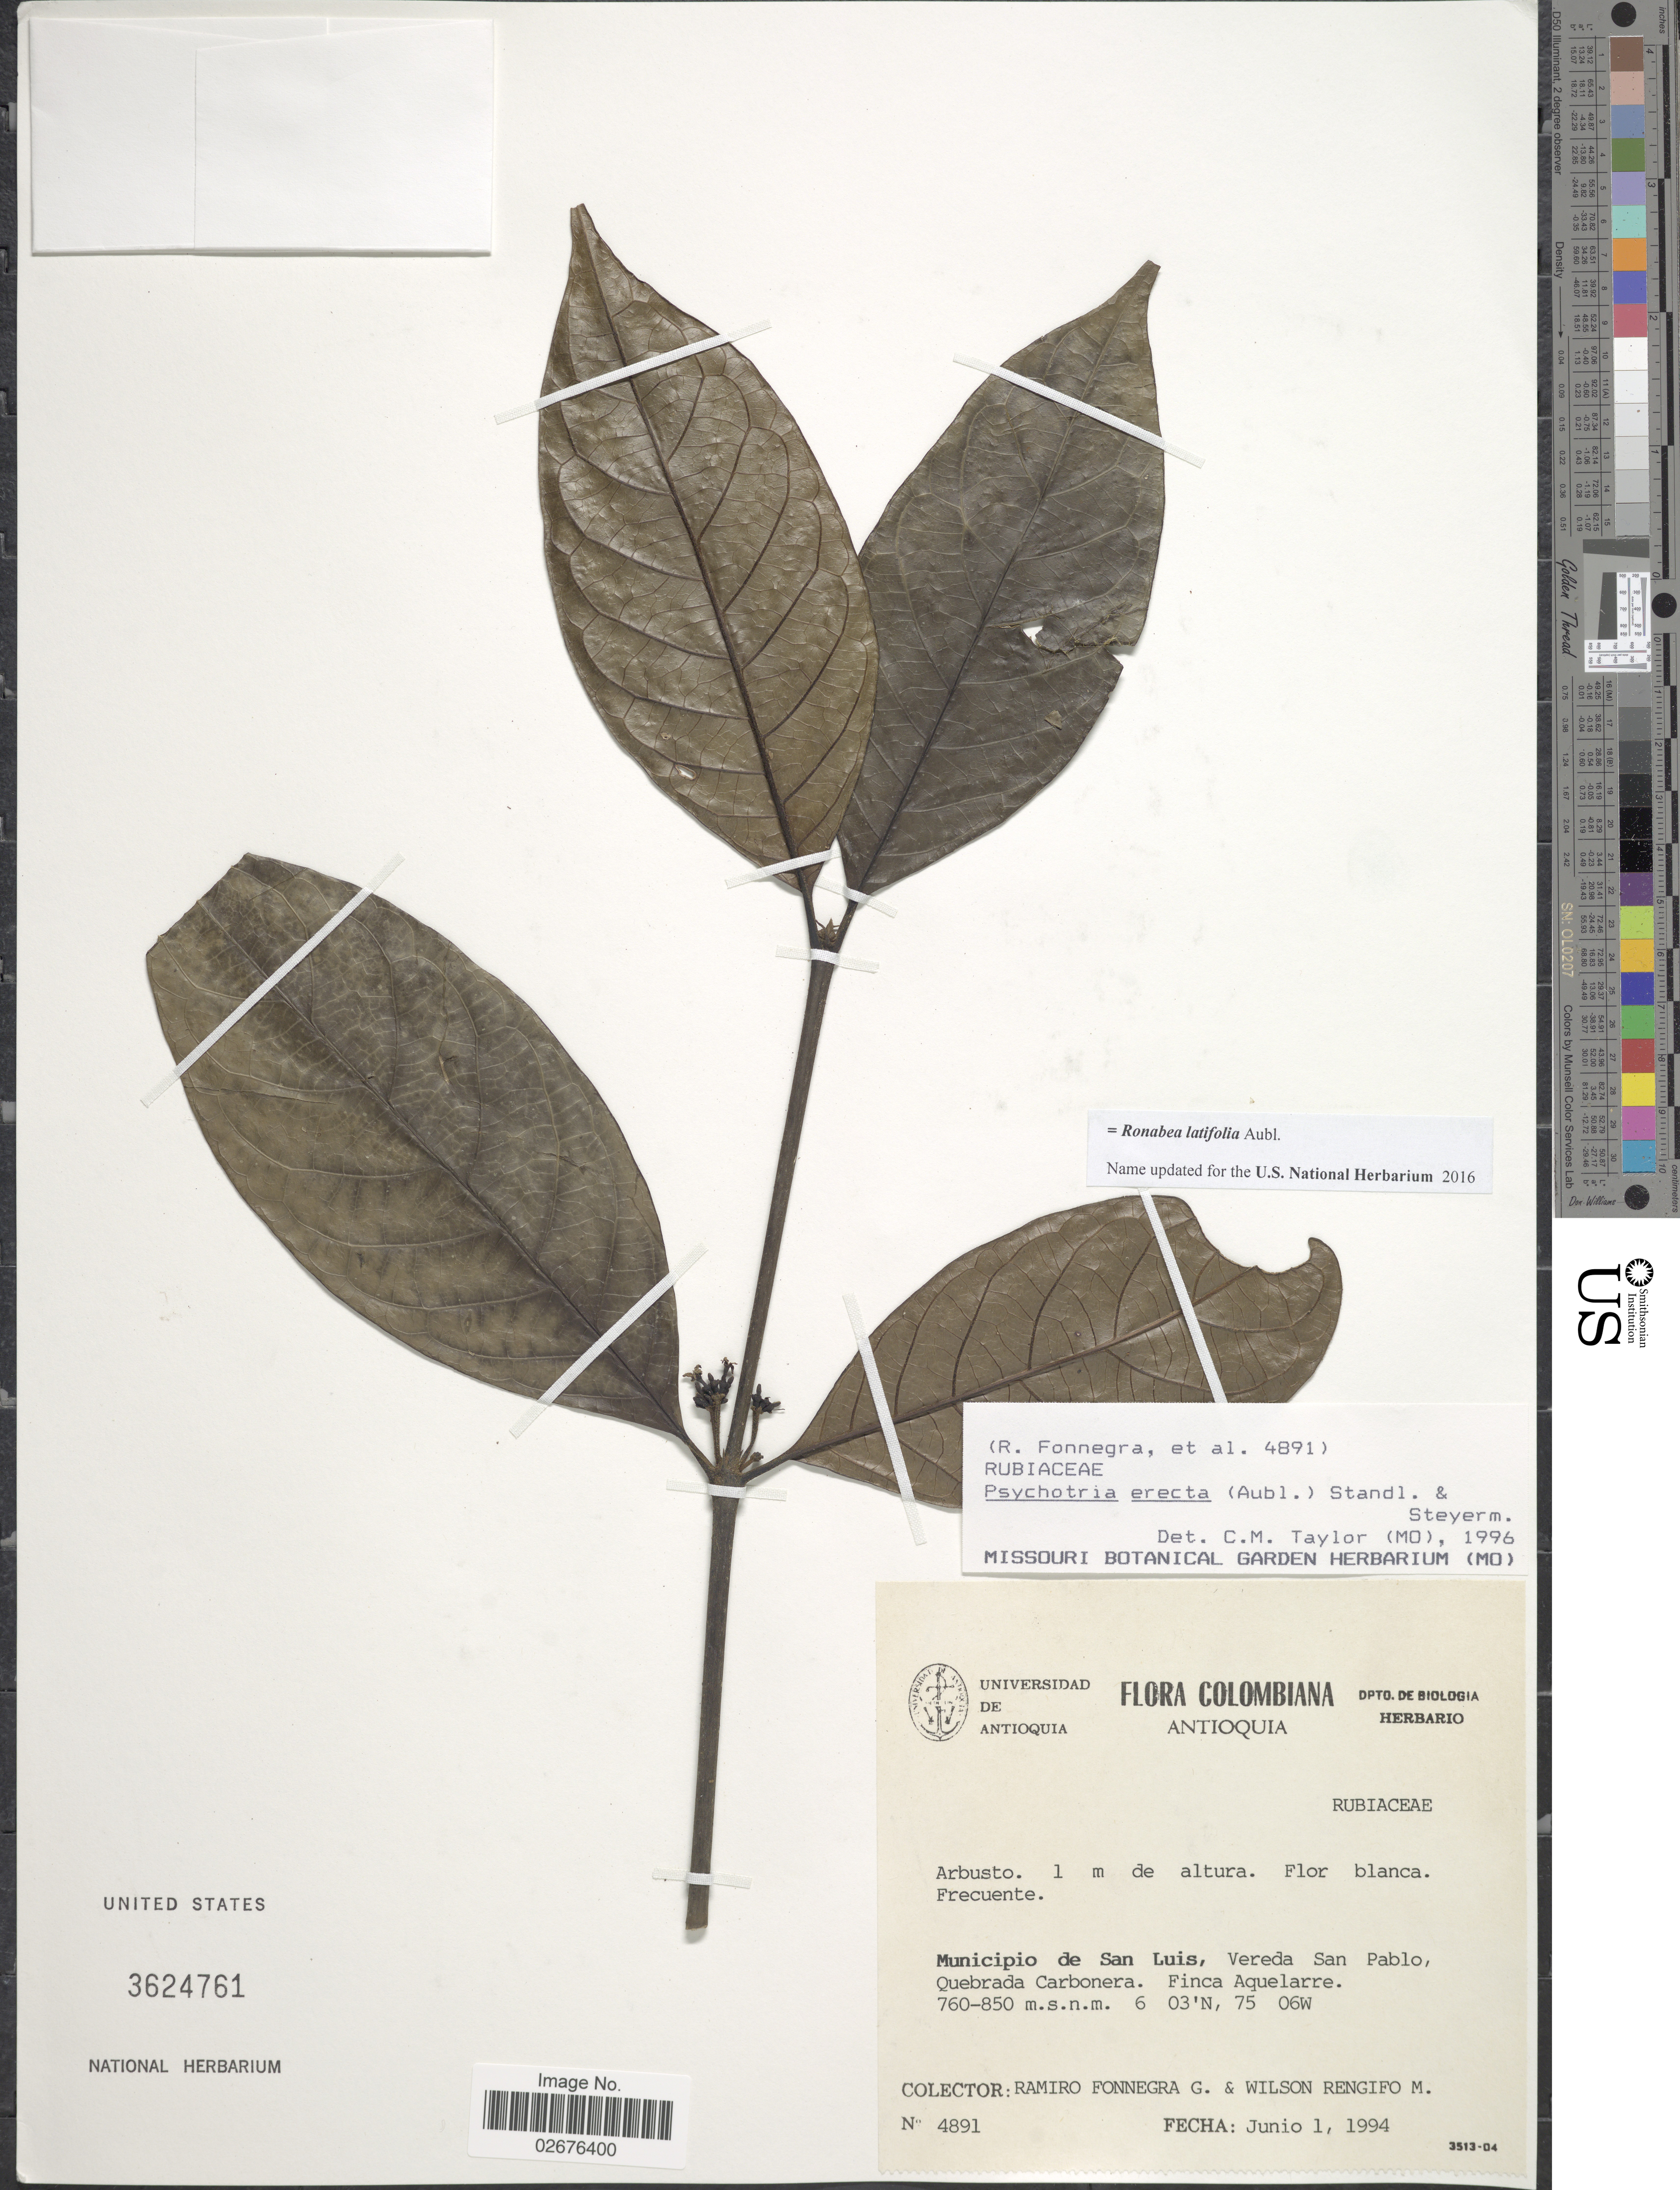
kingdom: Plantae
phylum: Tracheophyta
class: Magnoliopsida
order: Gentianales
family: Rubiaceae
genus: Ronabea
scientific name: Ronabea latifolia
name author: Aubl.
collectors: R. Fonnegra G. & W. Rengifo M.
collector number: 4891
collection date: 1994-06-01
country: Colombia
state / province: Antioquia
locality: Municipio de San Luis, Vereda San Pablo, Quebrada Carbonera, Finca Aquelarre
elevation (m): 760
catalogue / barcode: US 3624761